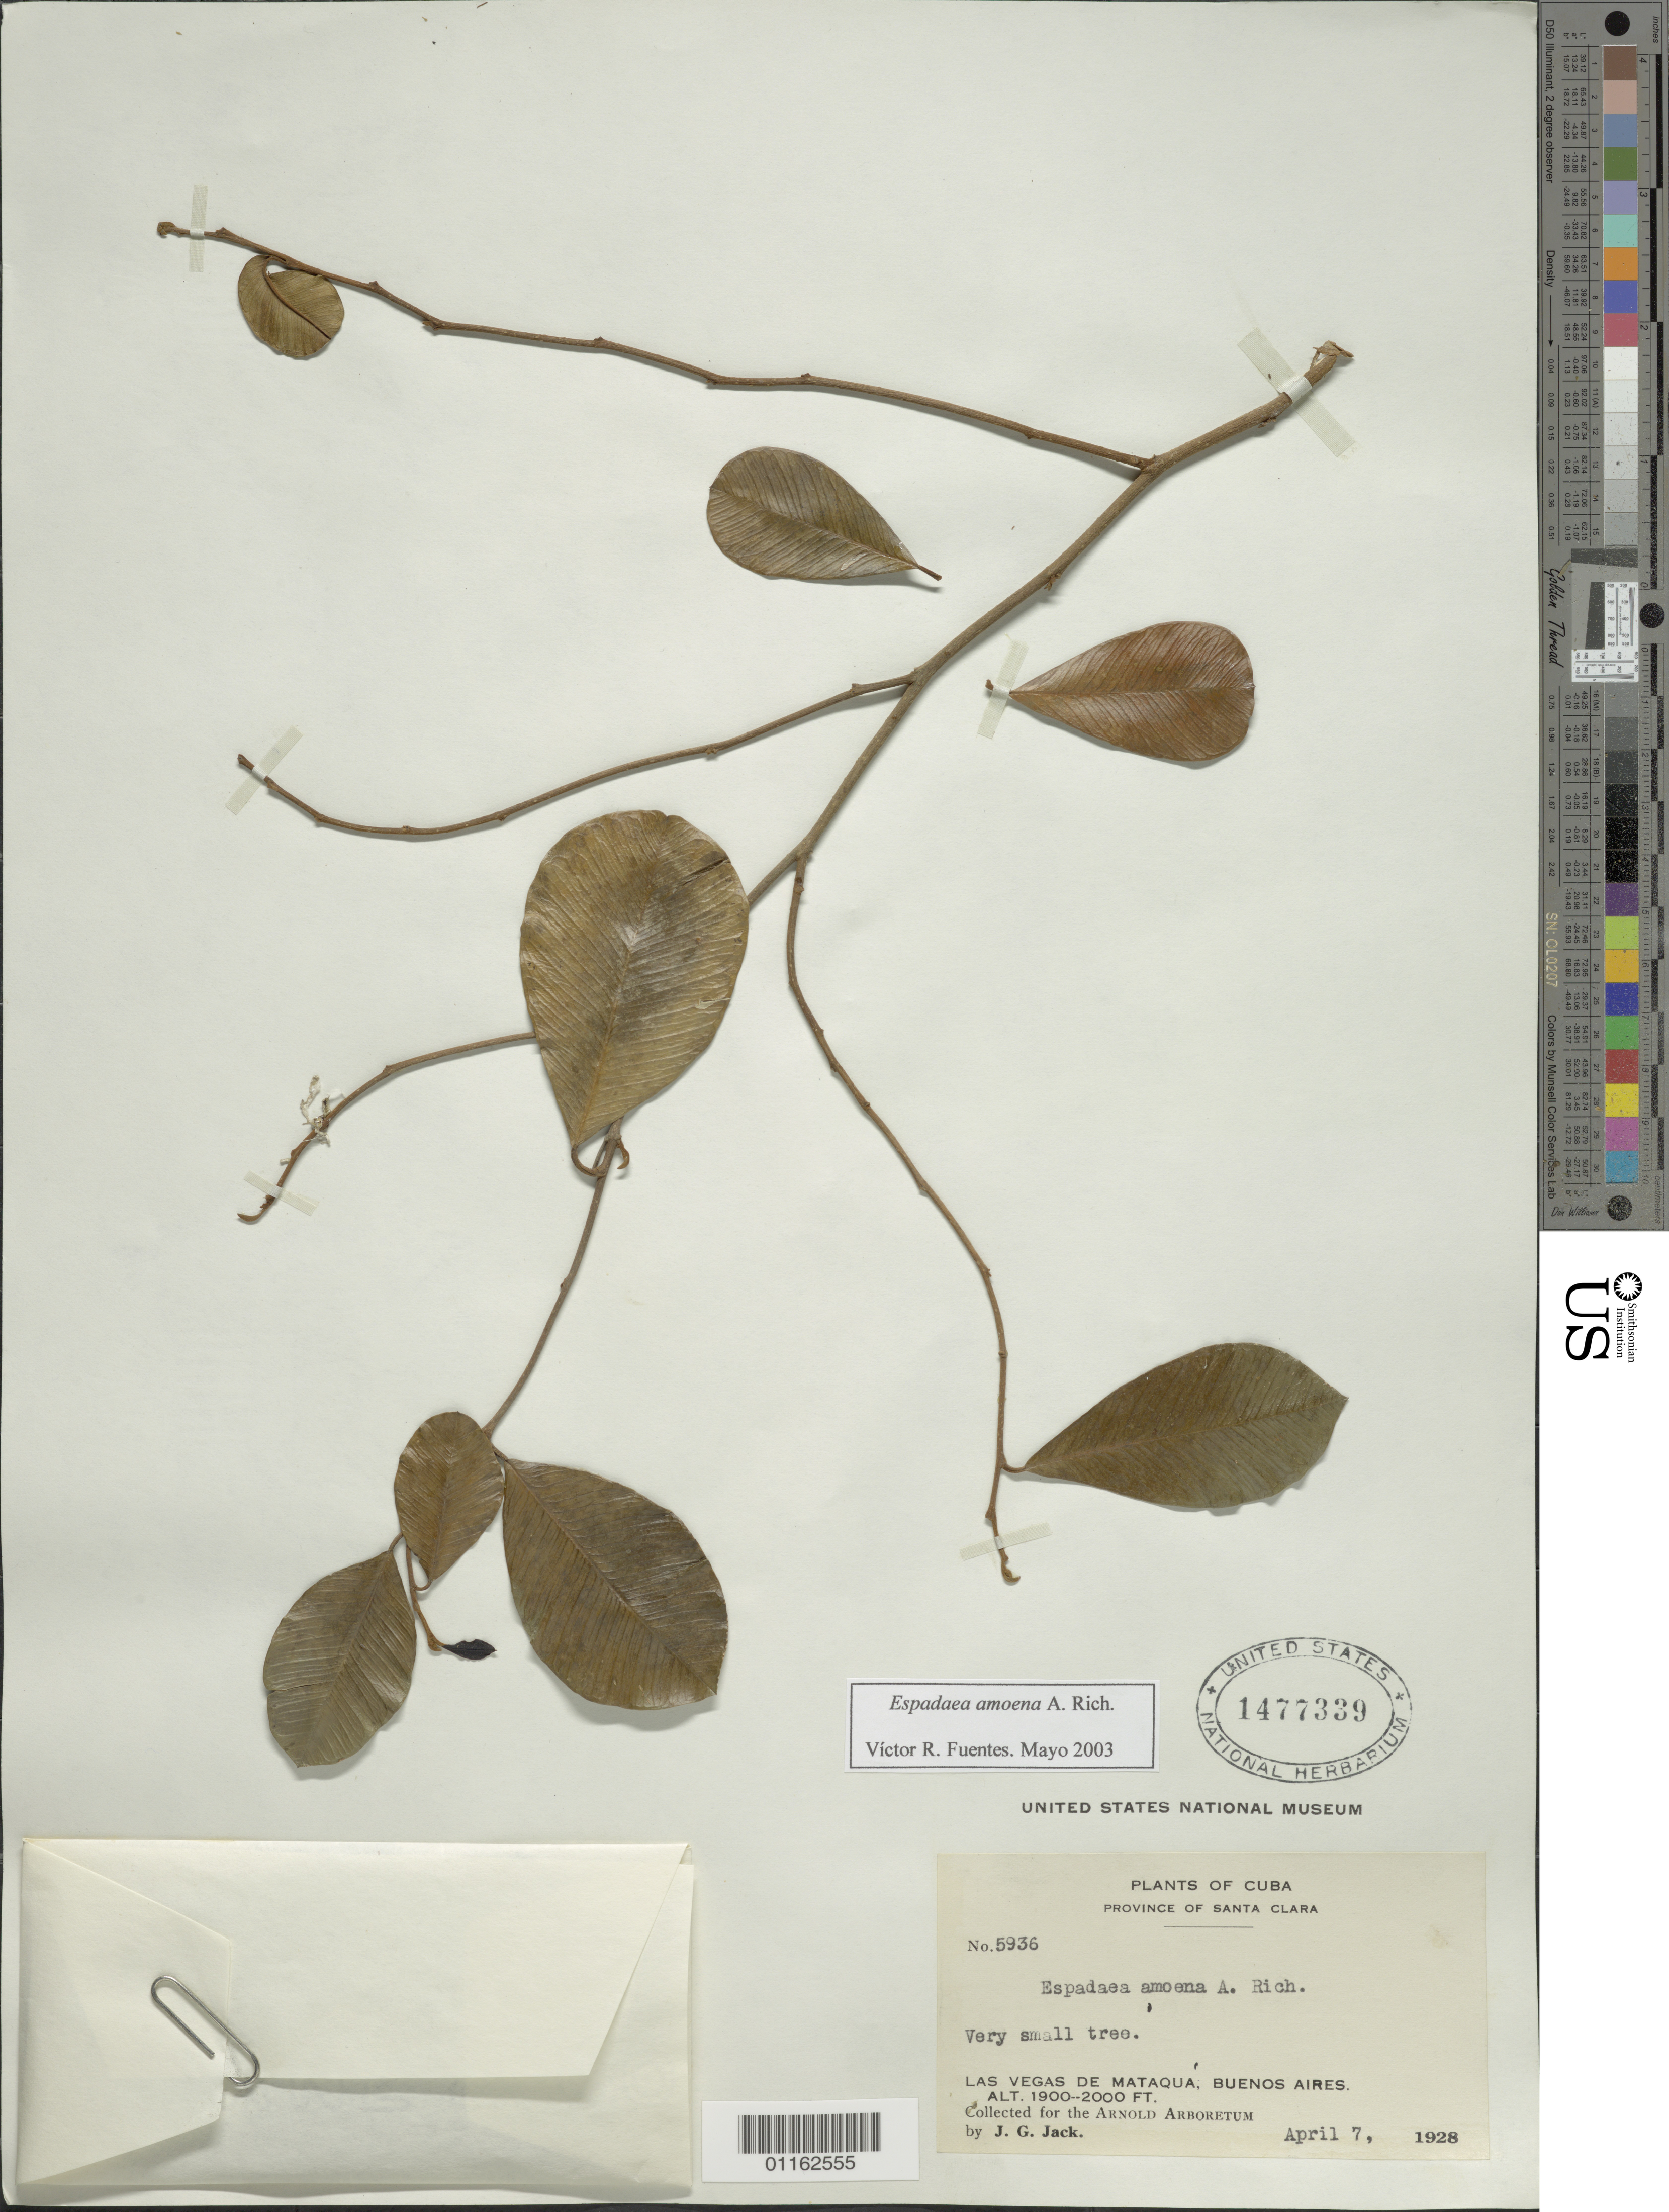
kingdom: Plantae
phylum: Tracheophyta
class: Magnoliopsida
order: Solanales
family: Solanaceae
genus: Espadaea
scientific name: Espadaea amoena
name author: A. Rich.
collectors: J. G. Jack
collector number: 5936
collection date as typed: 07 Apr 1928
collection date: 1928-04-07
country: Cuba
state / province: Villa Clara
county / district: Santa Clara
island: Cuba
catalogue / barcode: US 1477339